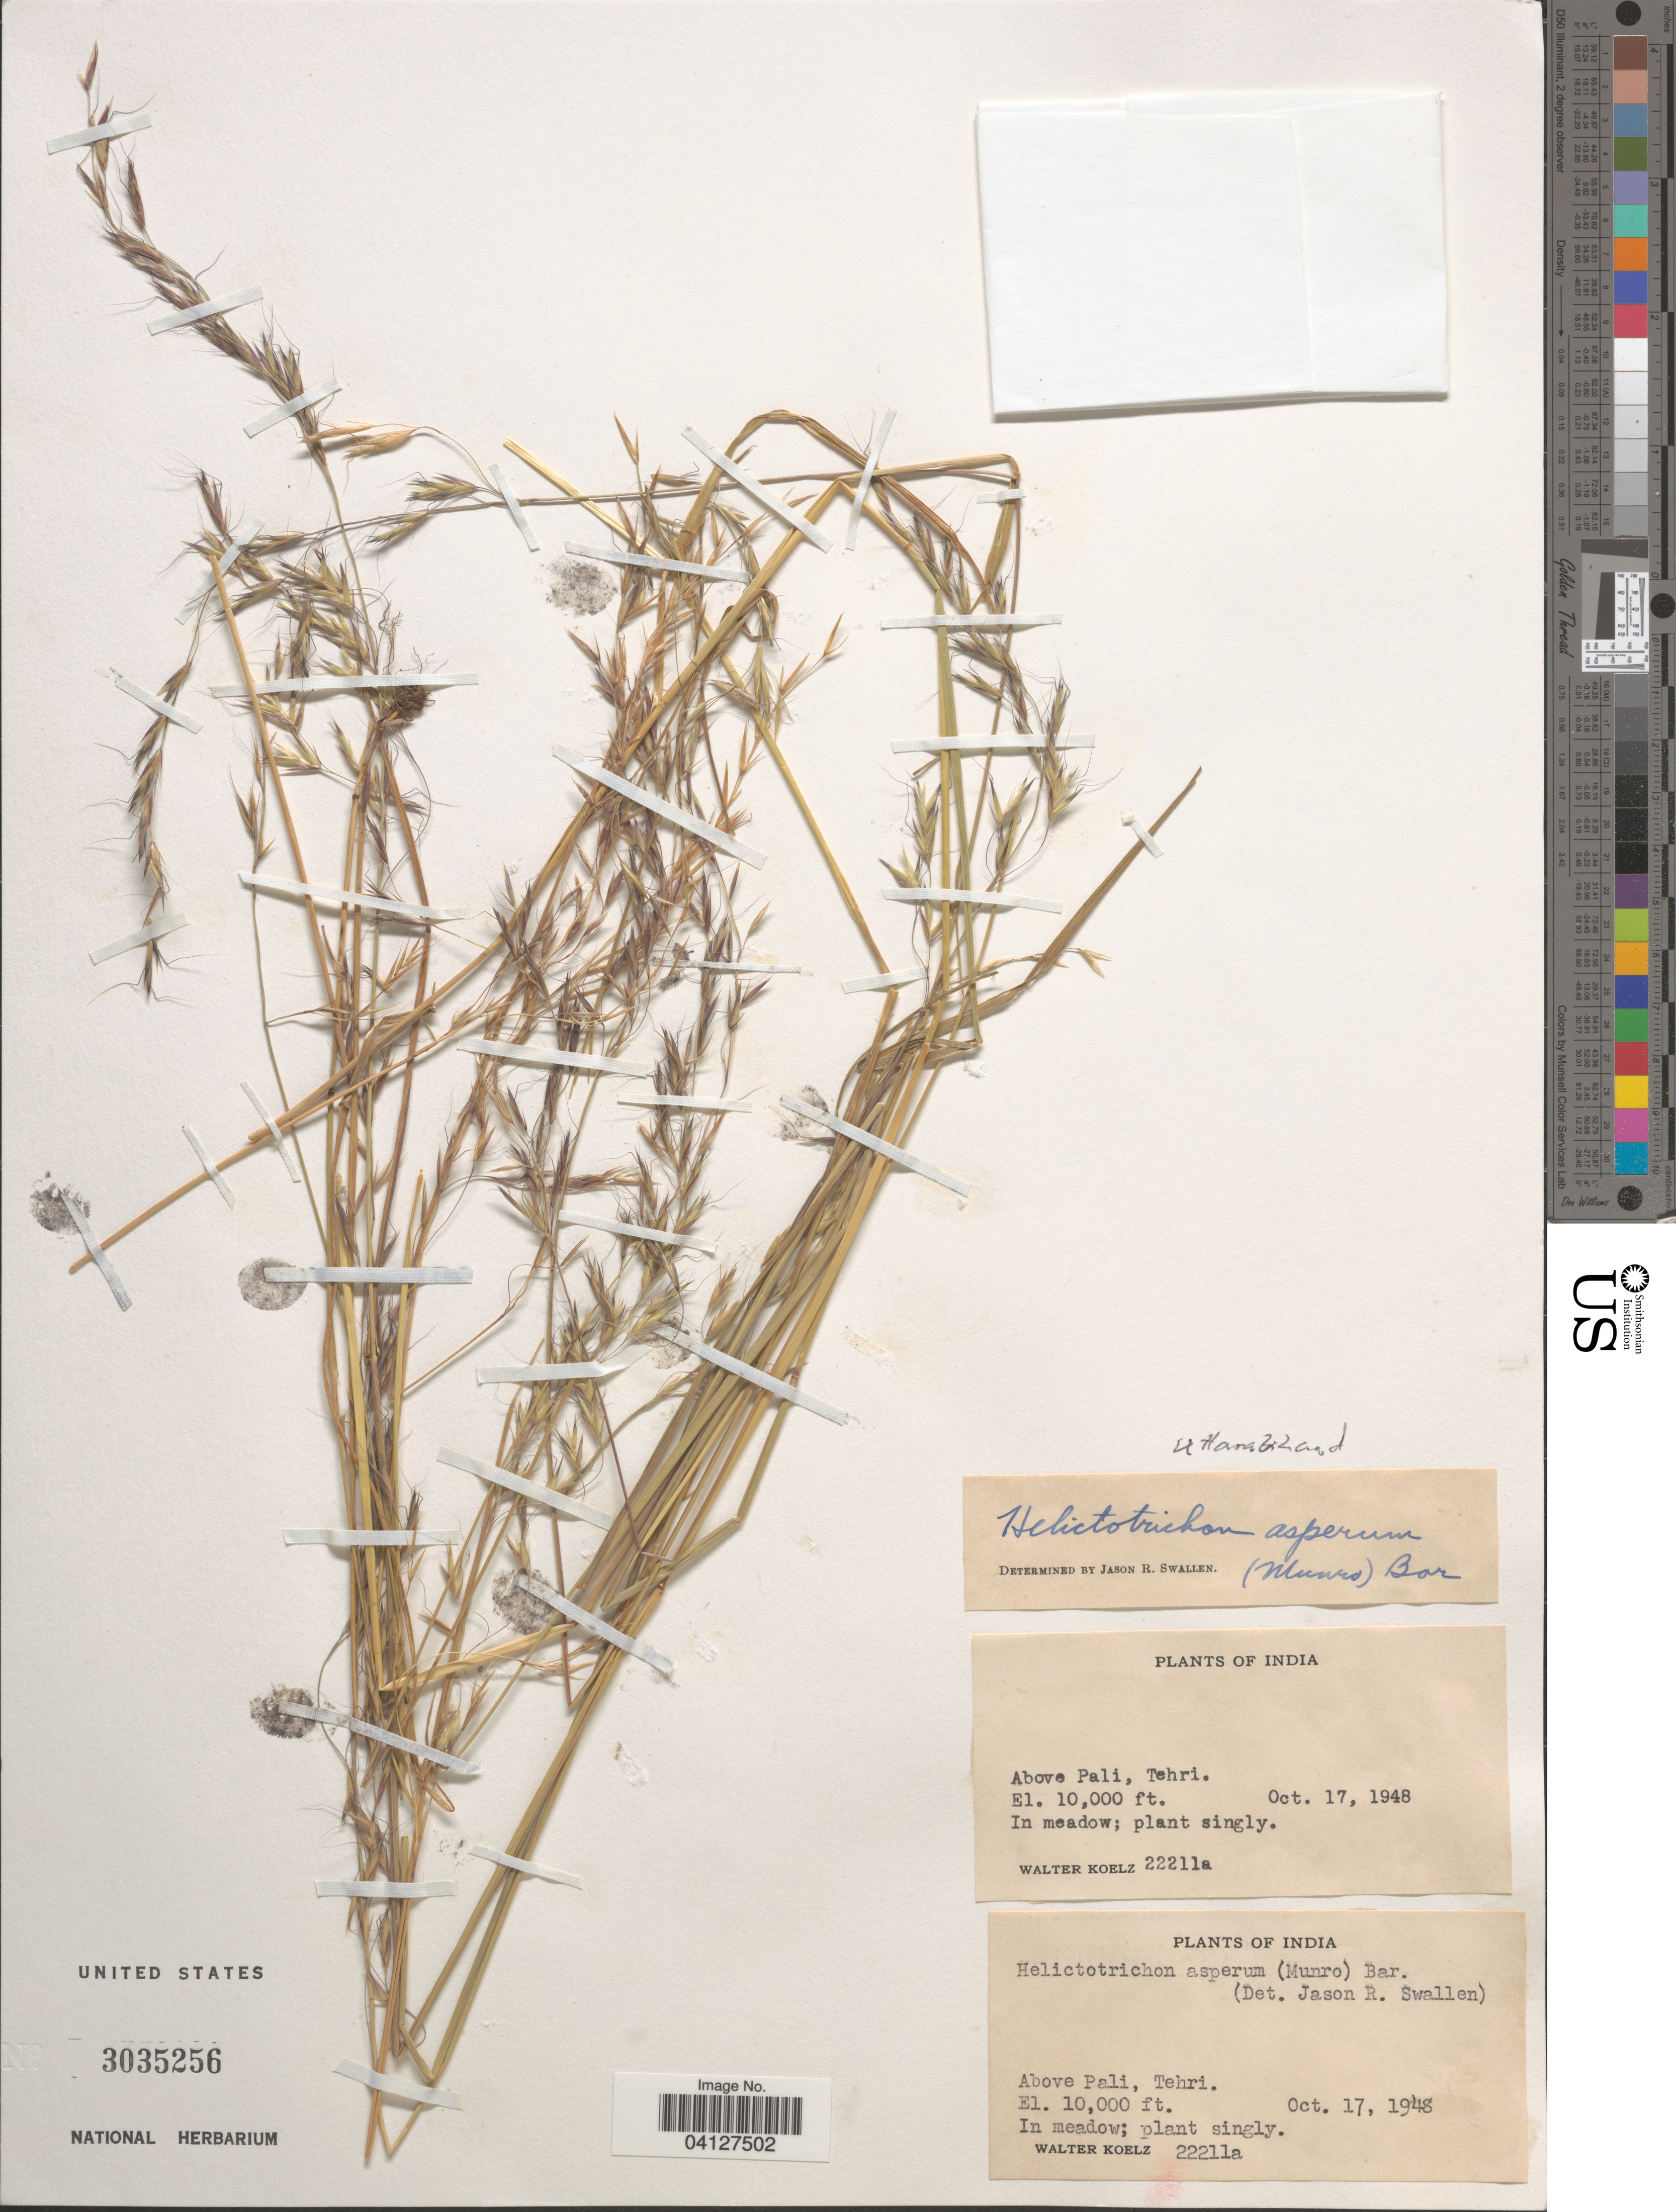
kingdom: Plantae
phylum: Tracheophyta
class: Liliopsida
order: Poales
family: Poaceae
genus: Trisetopsis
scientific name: Trisetopsis virescens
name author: (Nees) Röser & Wölk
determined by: Soreng, Robert J., Research Associate (BOT), Smithsonian Institution - National Museum of Natural History (UNITED STATES)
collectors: W. N. Koelz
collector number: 22211a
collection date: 1948-10-17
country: India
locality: Above Pali, Tehri.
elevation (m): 3048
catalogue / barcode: US 3035256